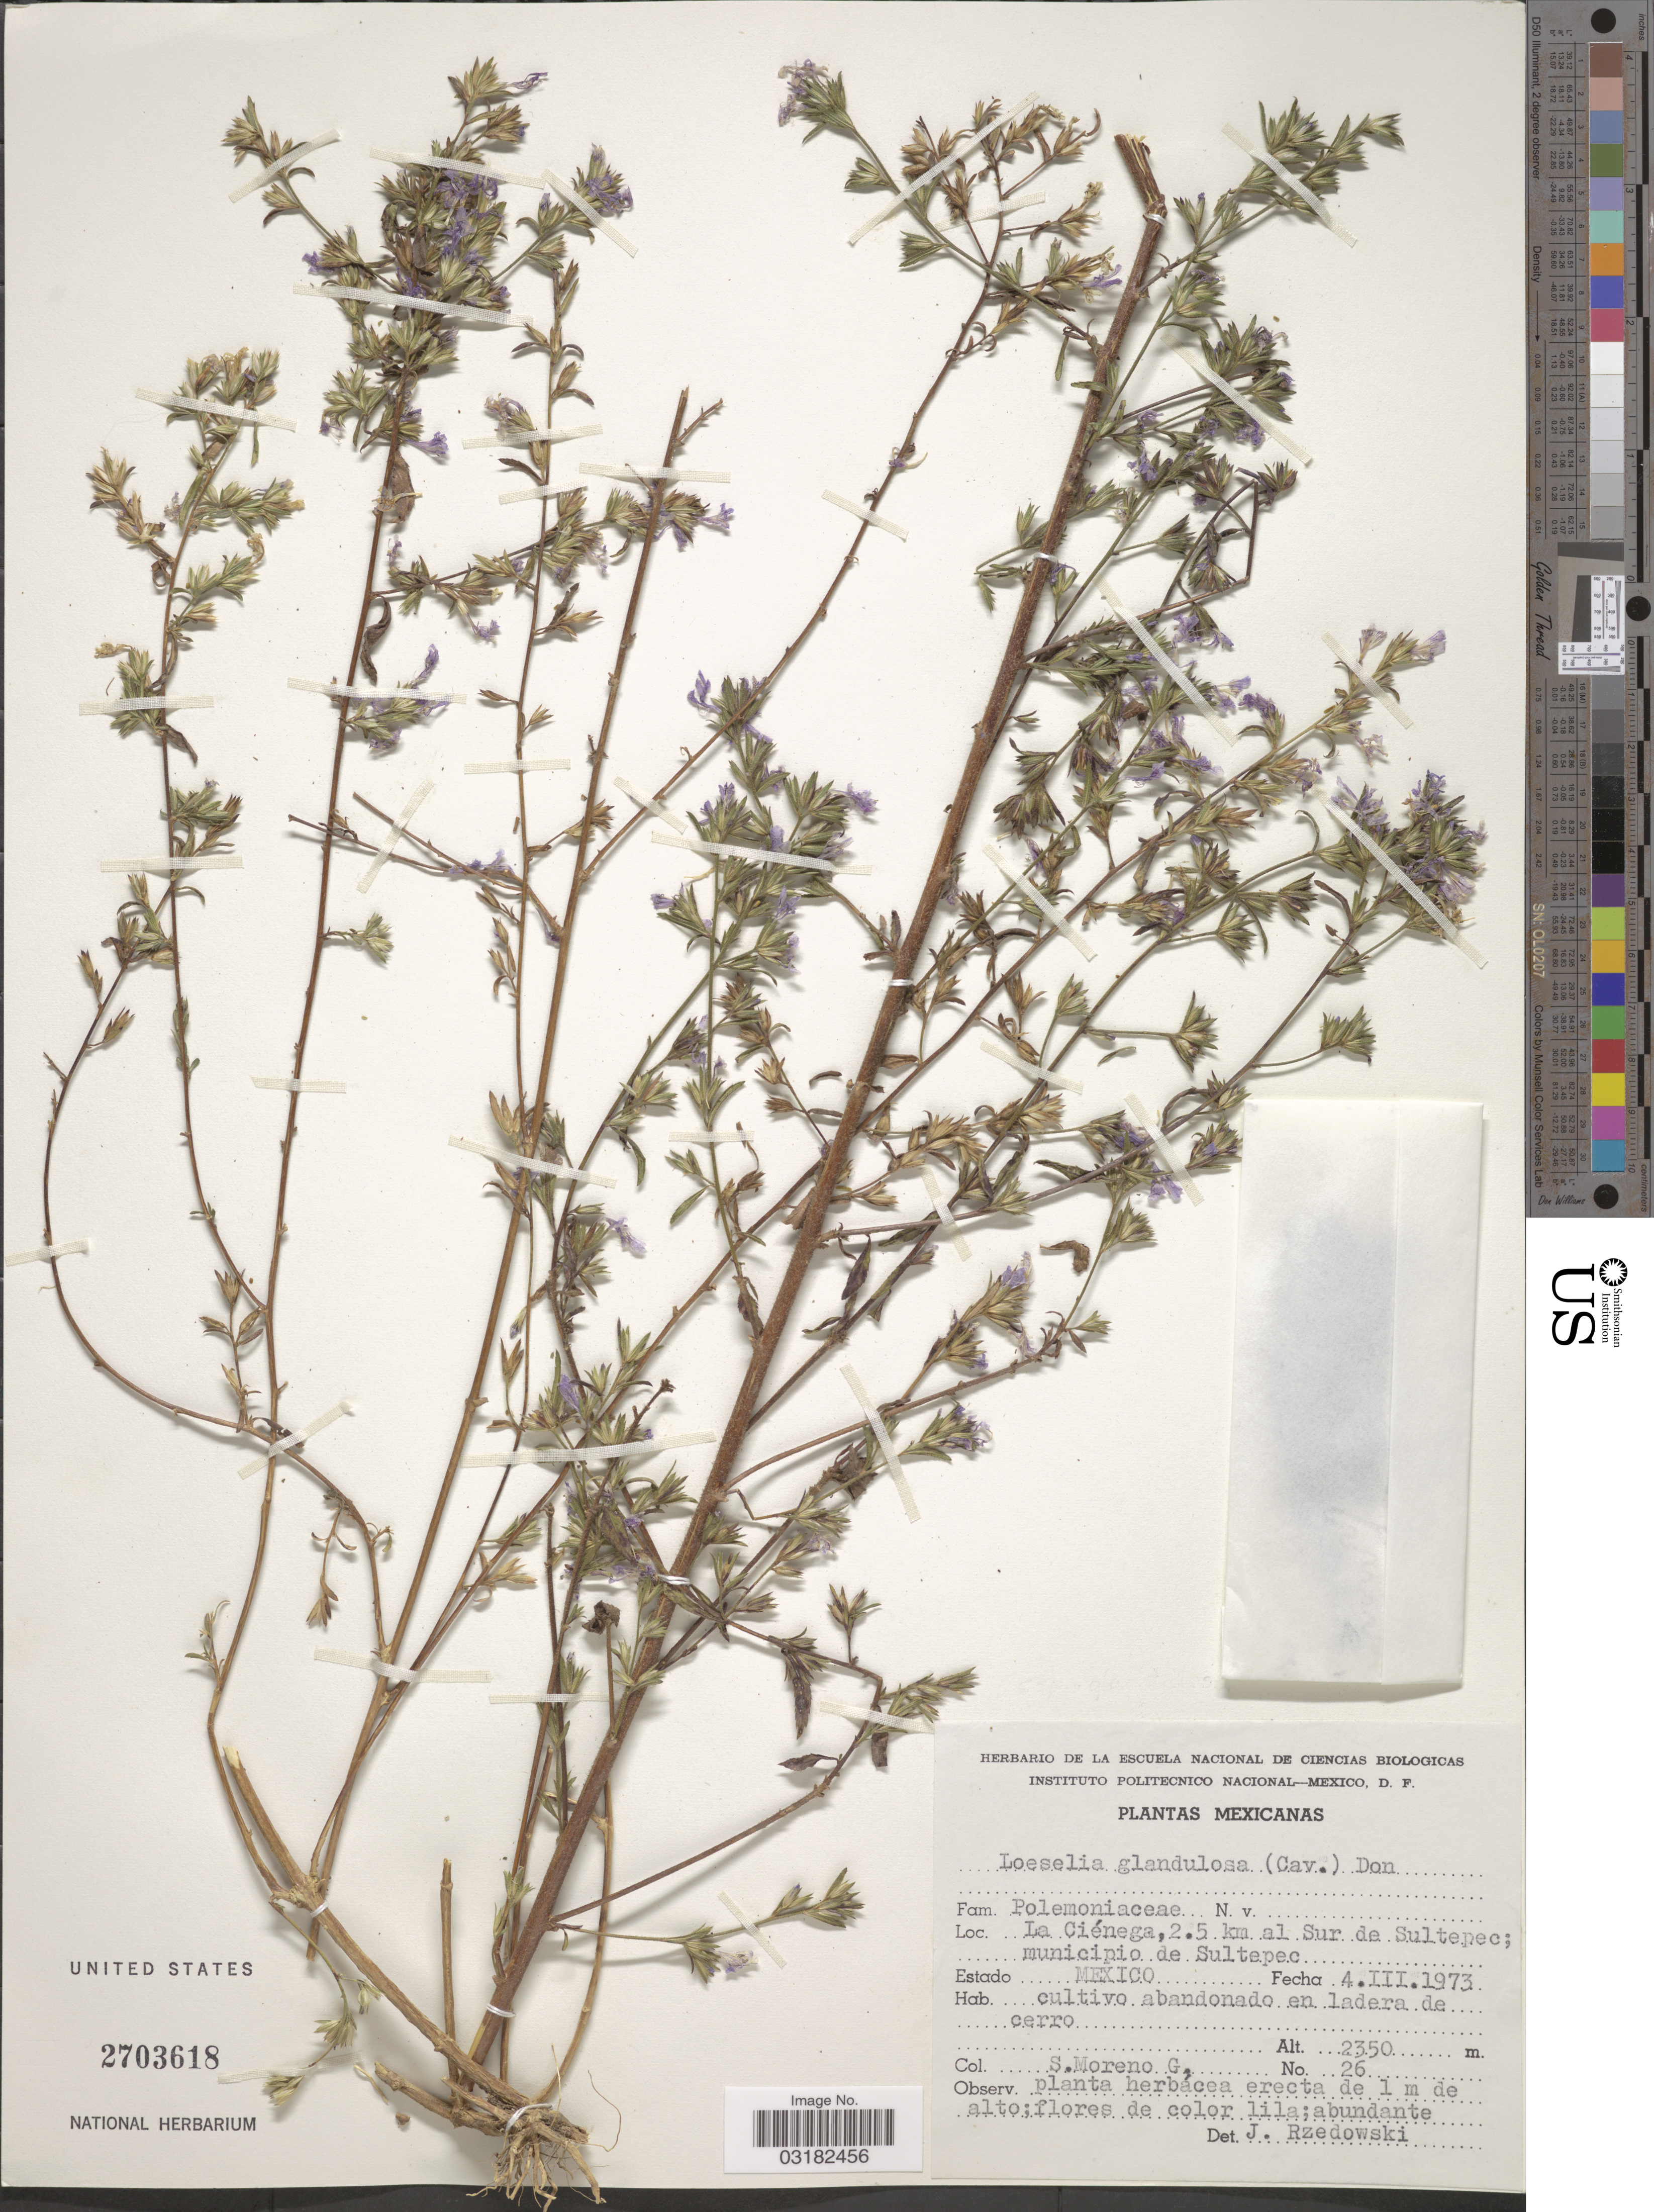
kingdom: Plantae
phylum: Tracheophyta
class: Magnoliopsida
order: Ericales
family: Polemoniaceae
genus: Loeselia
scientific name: Loeselia glandulosa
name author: (Cav.) G. Don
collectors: Moreno G., S.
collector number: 26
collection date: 1973-03-04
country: Mexico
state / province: México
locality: La Ciénega, 2.5 km al Sur de Sultepec; municipio de Sultepec.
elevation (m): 2350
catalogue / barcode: US 2703618